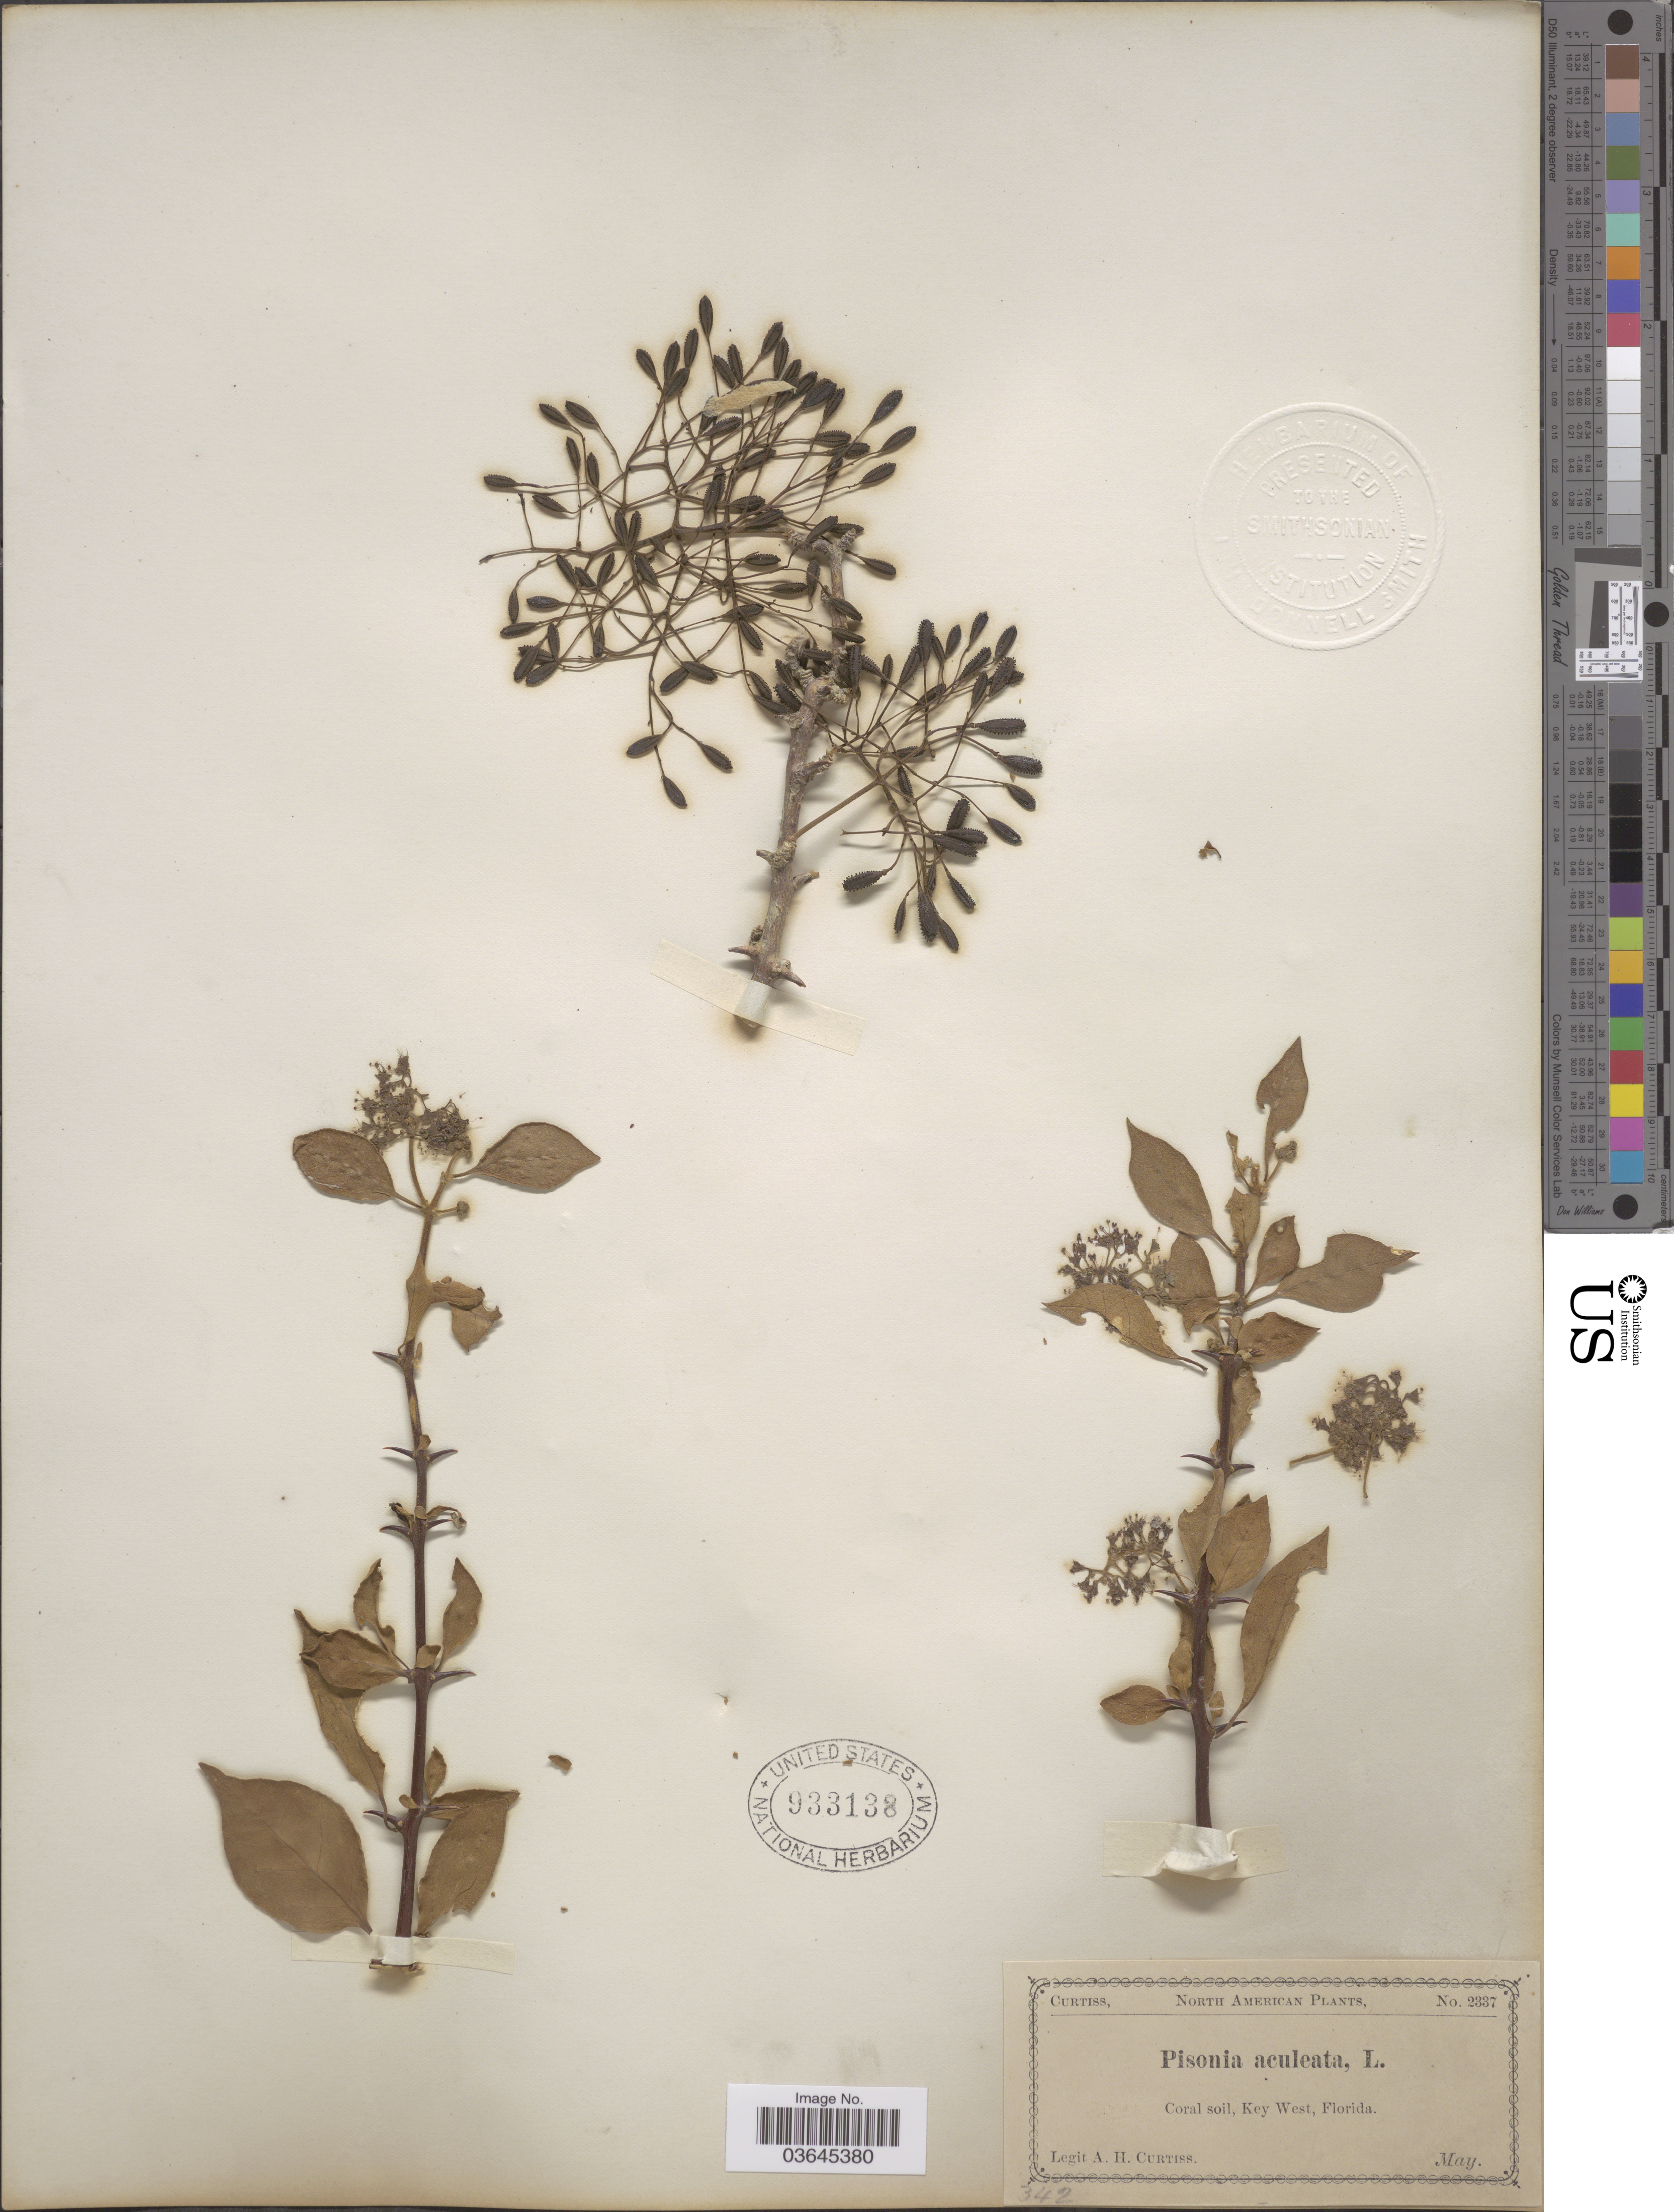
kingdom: Plantae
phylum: Tracheophyta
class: Magnoliopsida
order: Caryophyllales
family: Nyctaginaceae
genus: Pisonia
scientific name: Pisonia aculeata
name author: L.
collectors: A. H. Curtiss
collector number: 2337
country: United States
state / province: Florida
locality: Key West.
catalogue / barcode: US 933138